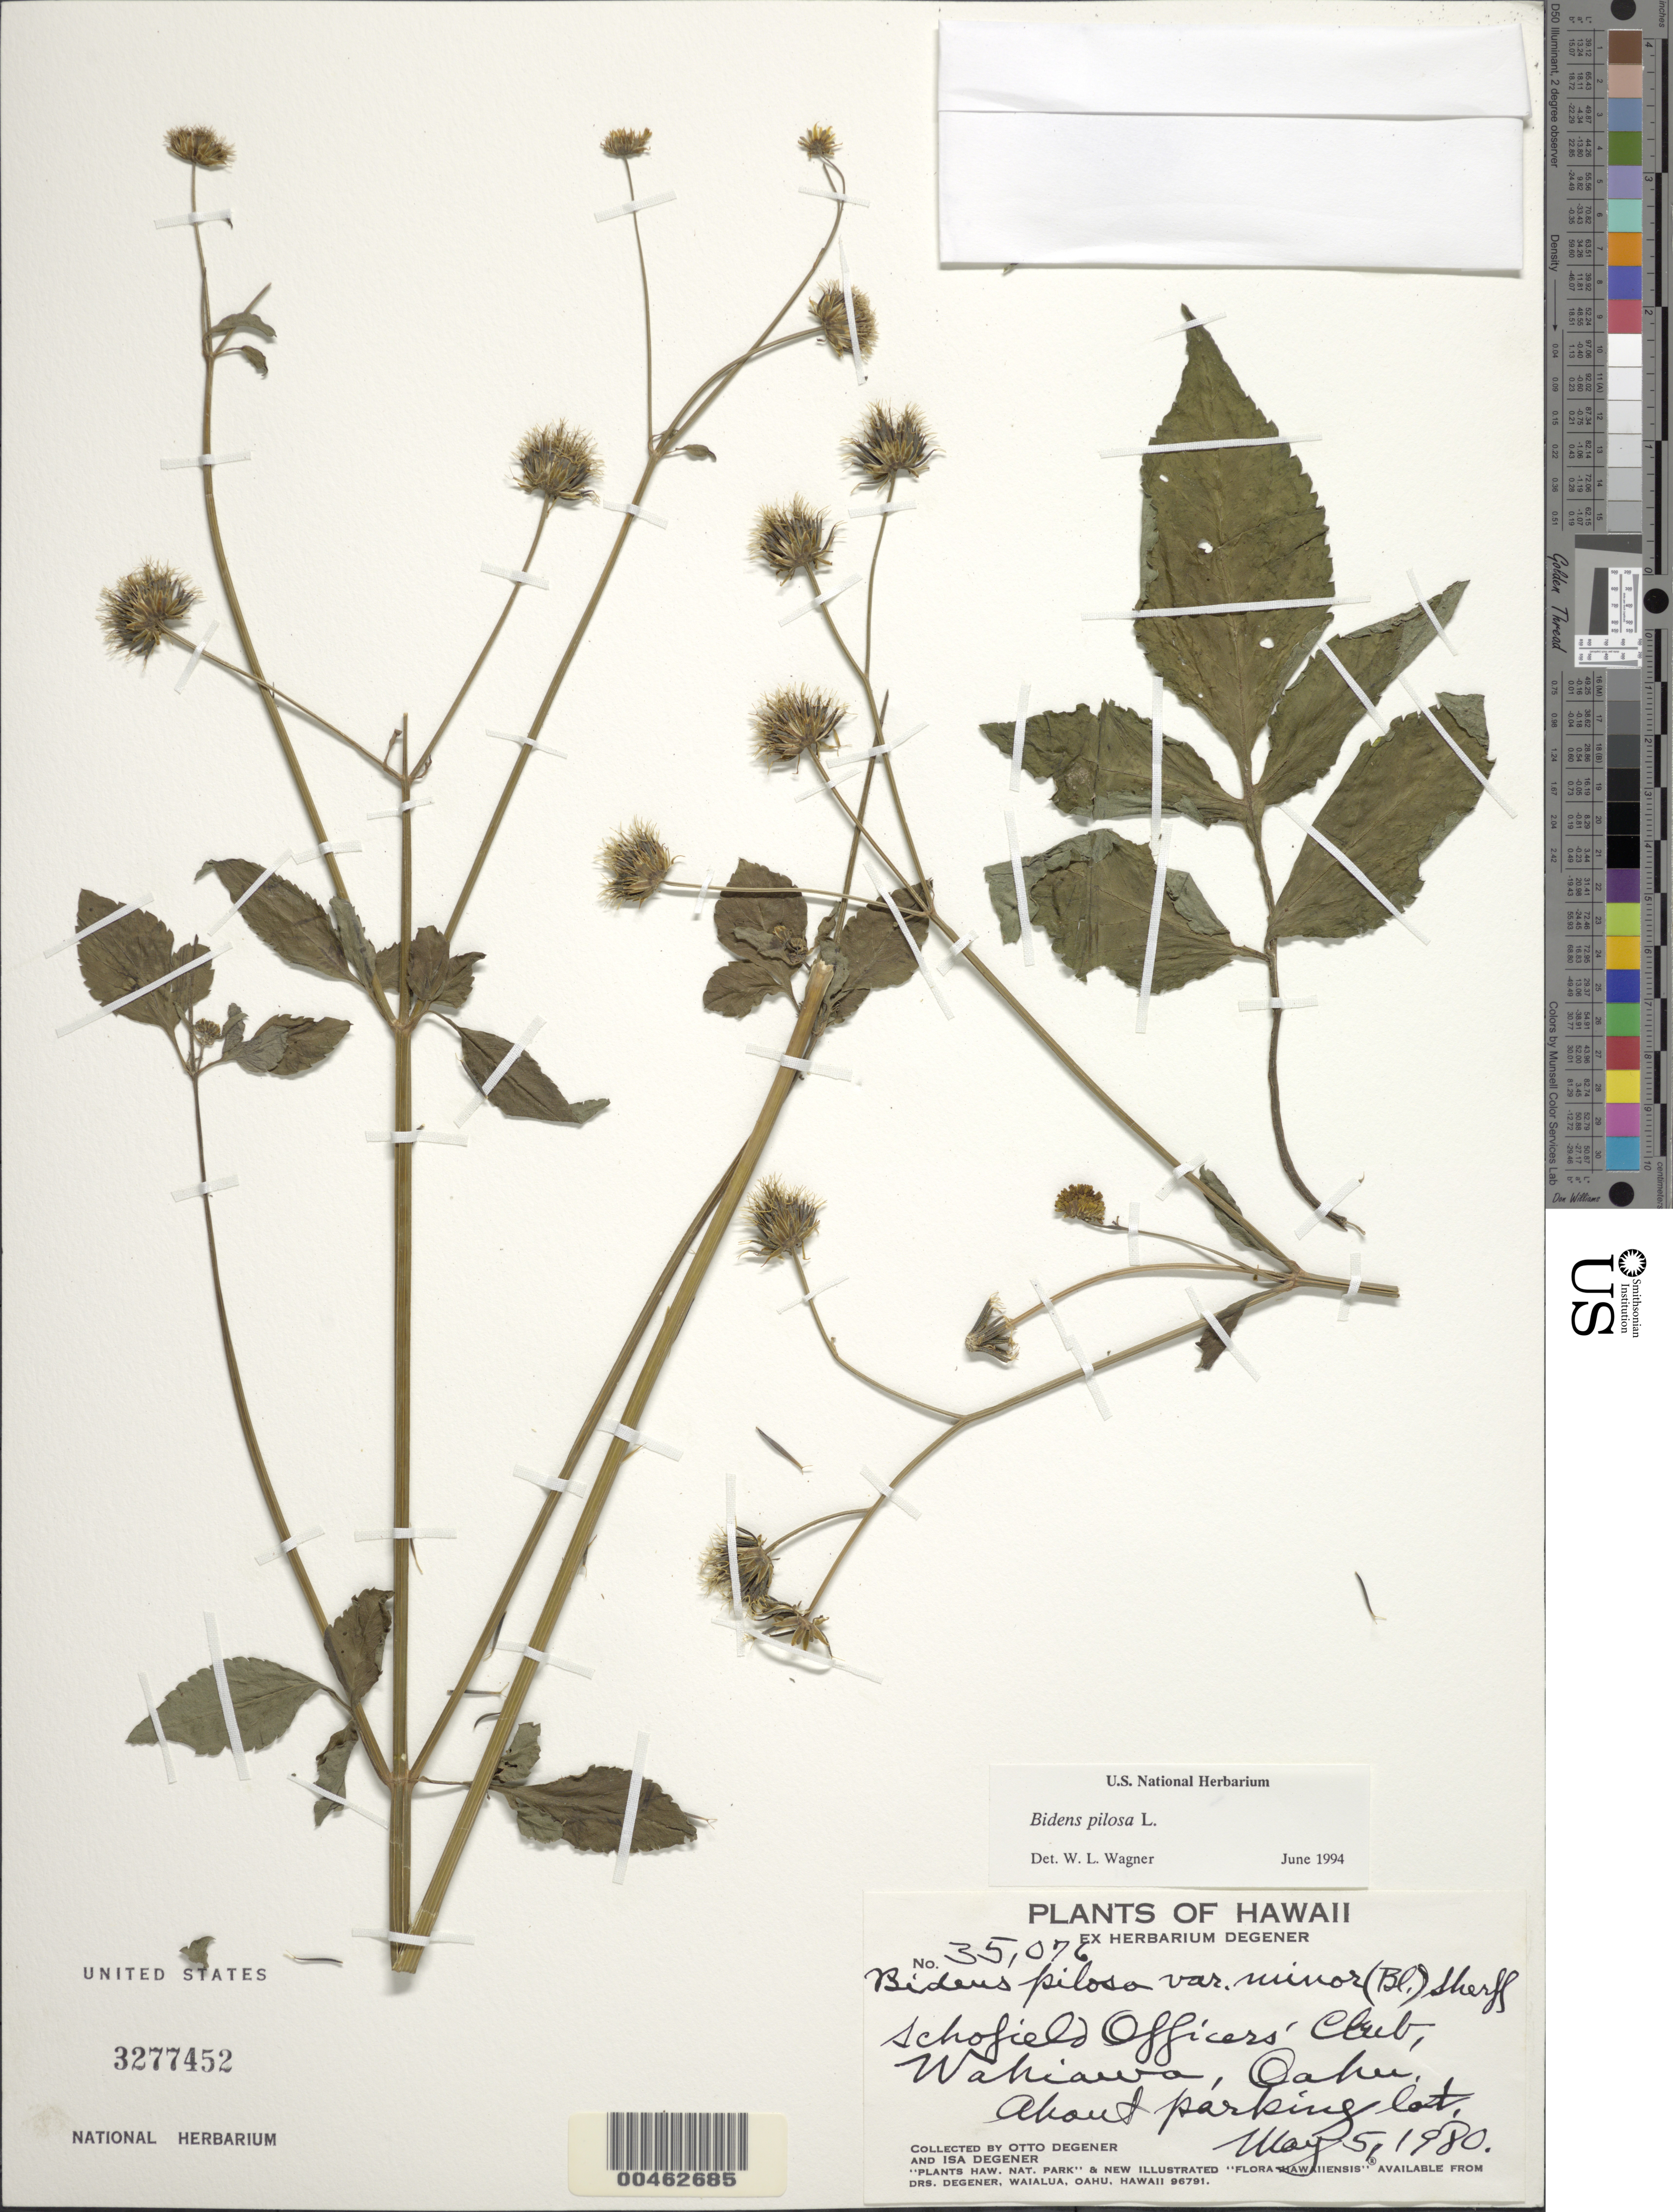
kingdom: Plantae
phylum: Tracheophyta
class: Magnoliopsida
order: Asterales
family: Asteraceae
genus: Bidens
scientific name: Bidens pilosa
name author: L.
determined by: Wagner, W. L., (BOT), Smithsonian Institution - National Museum of Natural History (UNITED STATES)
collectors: O. Degener & I. Degener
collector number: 35076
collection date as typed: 5 May 1980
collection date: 1980-05-05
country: United States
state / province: Hawaii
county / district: Honolulu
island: Oahu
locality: Schofield Officers' Club, Wahiawa, about parking lot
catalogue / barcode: US 3277452